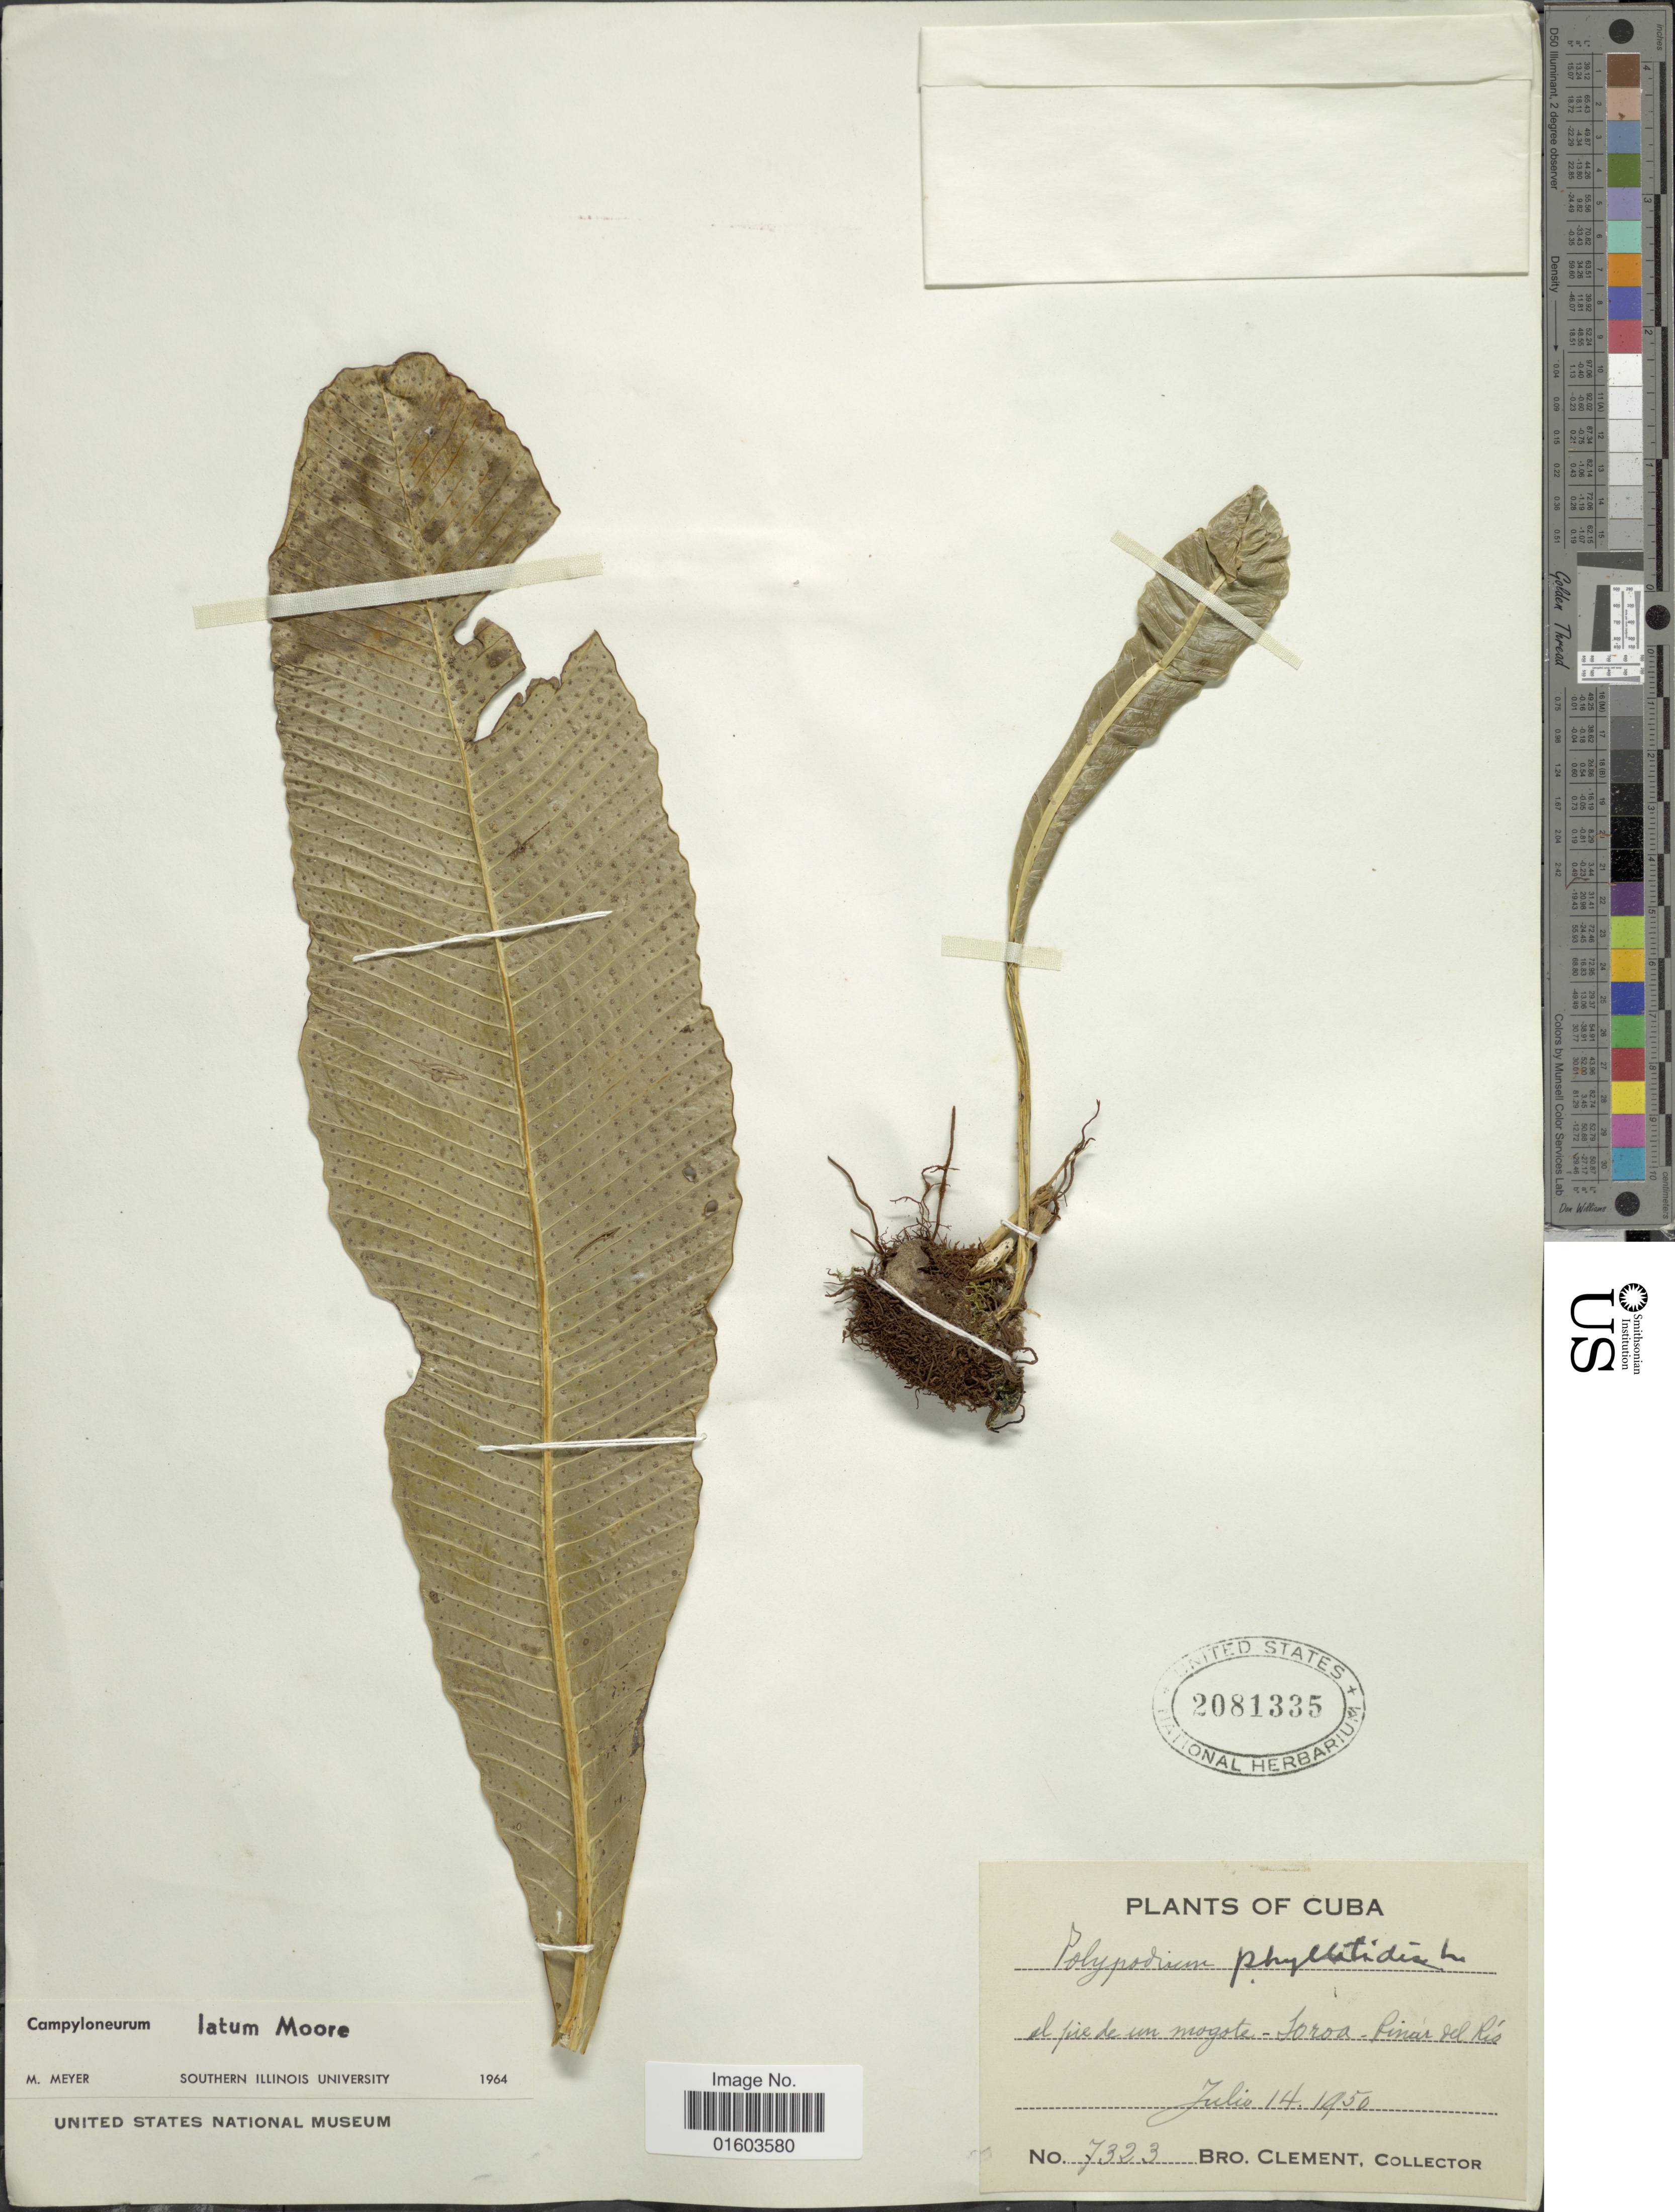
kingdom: Plantae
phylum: Tracheophyta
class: Polypodiopsida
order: Polypodiales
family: Polypodiaceae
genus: Campyloneurum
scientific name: Campyloneurum latum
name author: T. Moore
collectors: B. Clement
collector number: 7323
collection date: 1950-07-14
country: Cuba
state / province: Pinar del Río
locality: Al fie de un Mogote - Soroa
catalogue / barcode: US 2081335